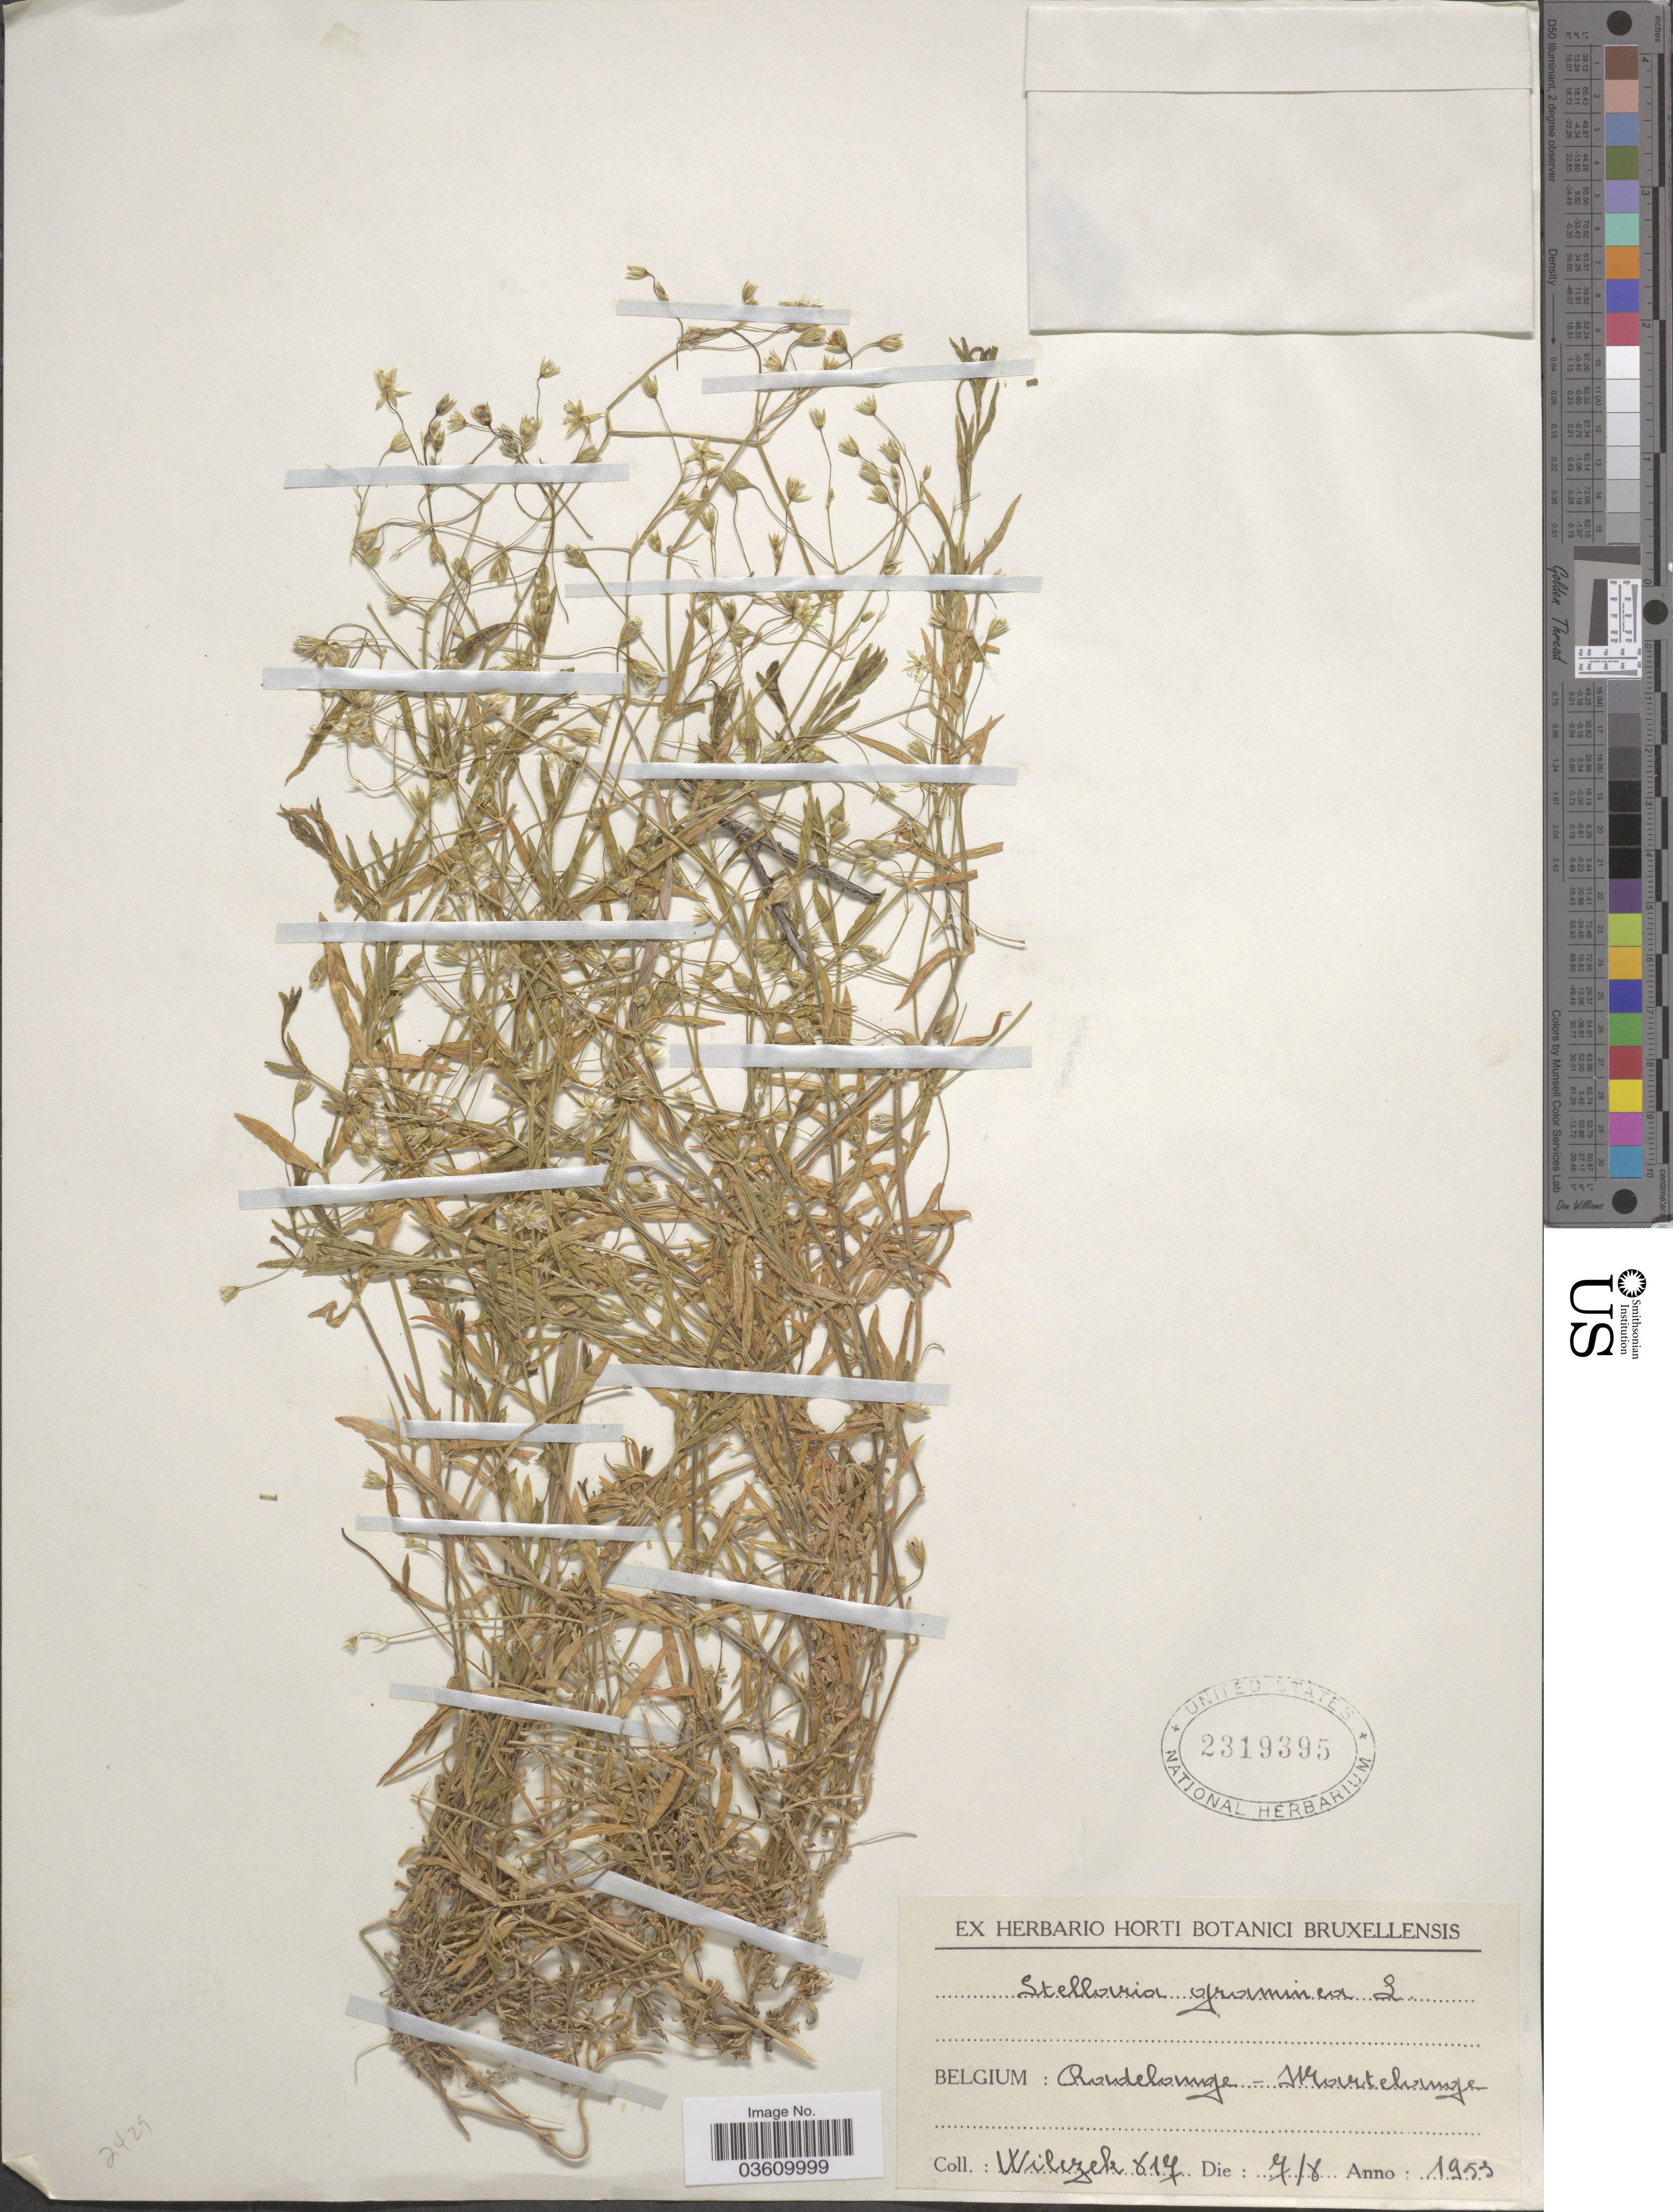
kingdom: Plantae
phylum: Tracheophyta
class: Magnoliopsida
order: Caryophyllales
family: Caryophyllaceae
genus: Stellaria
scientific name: Stellaria graminea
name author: L.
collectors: Wilczek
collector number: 617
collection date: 1953-08-07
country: Belgium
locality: Radelange-Martelange.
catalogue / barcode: US 2319395